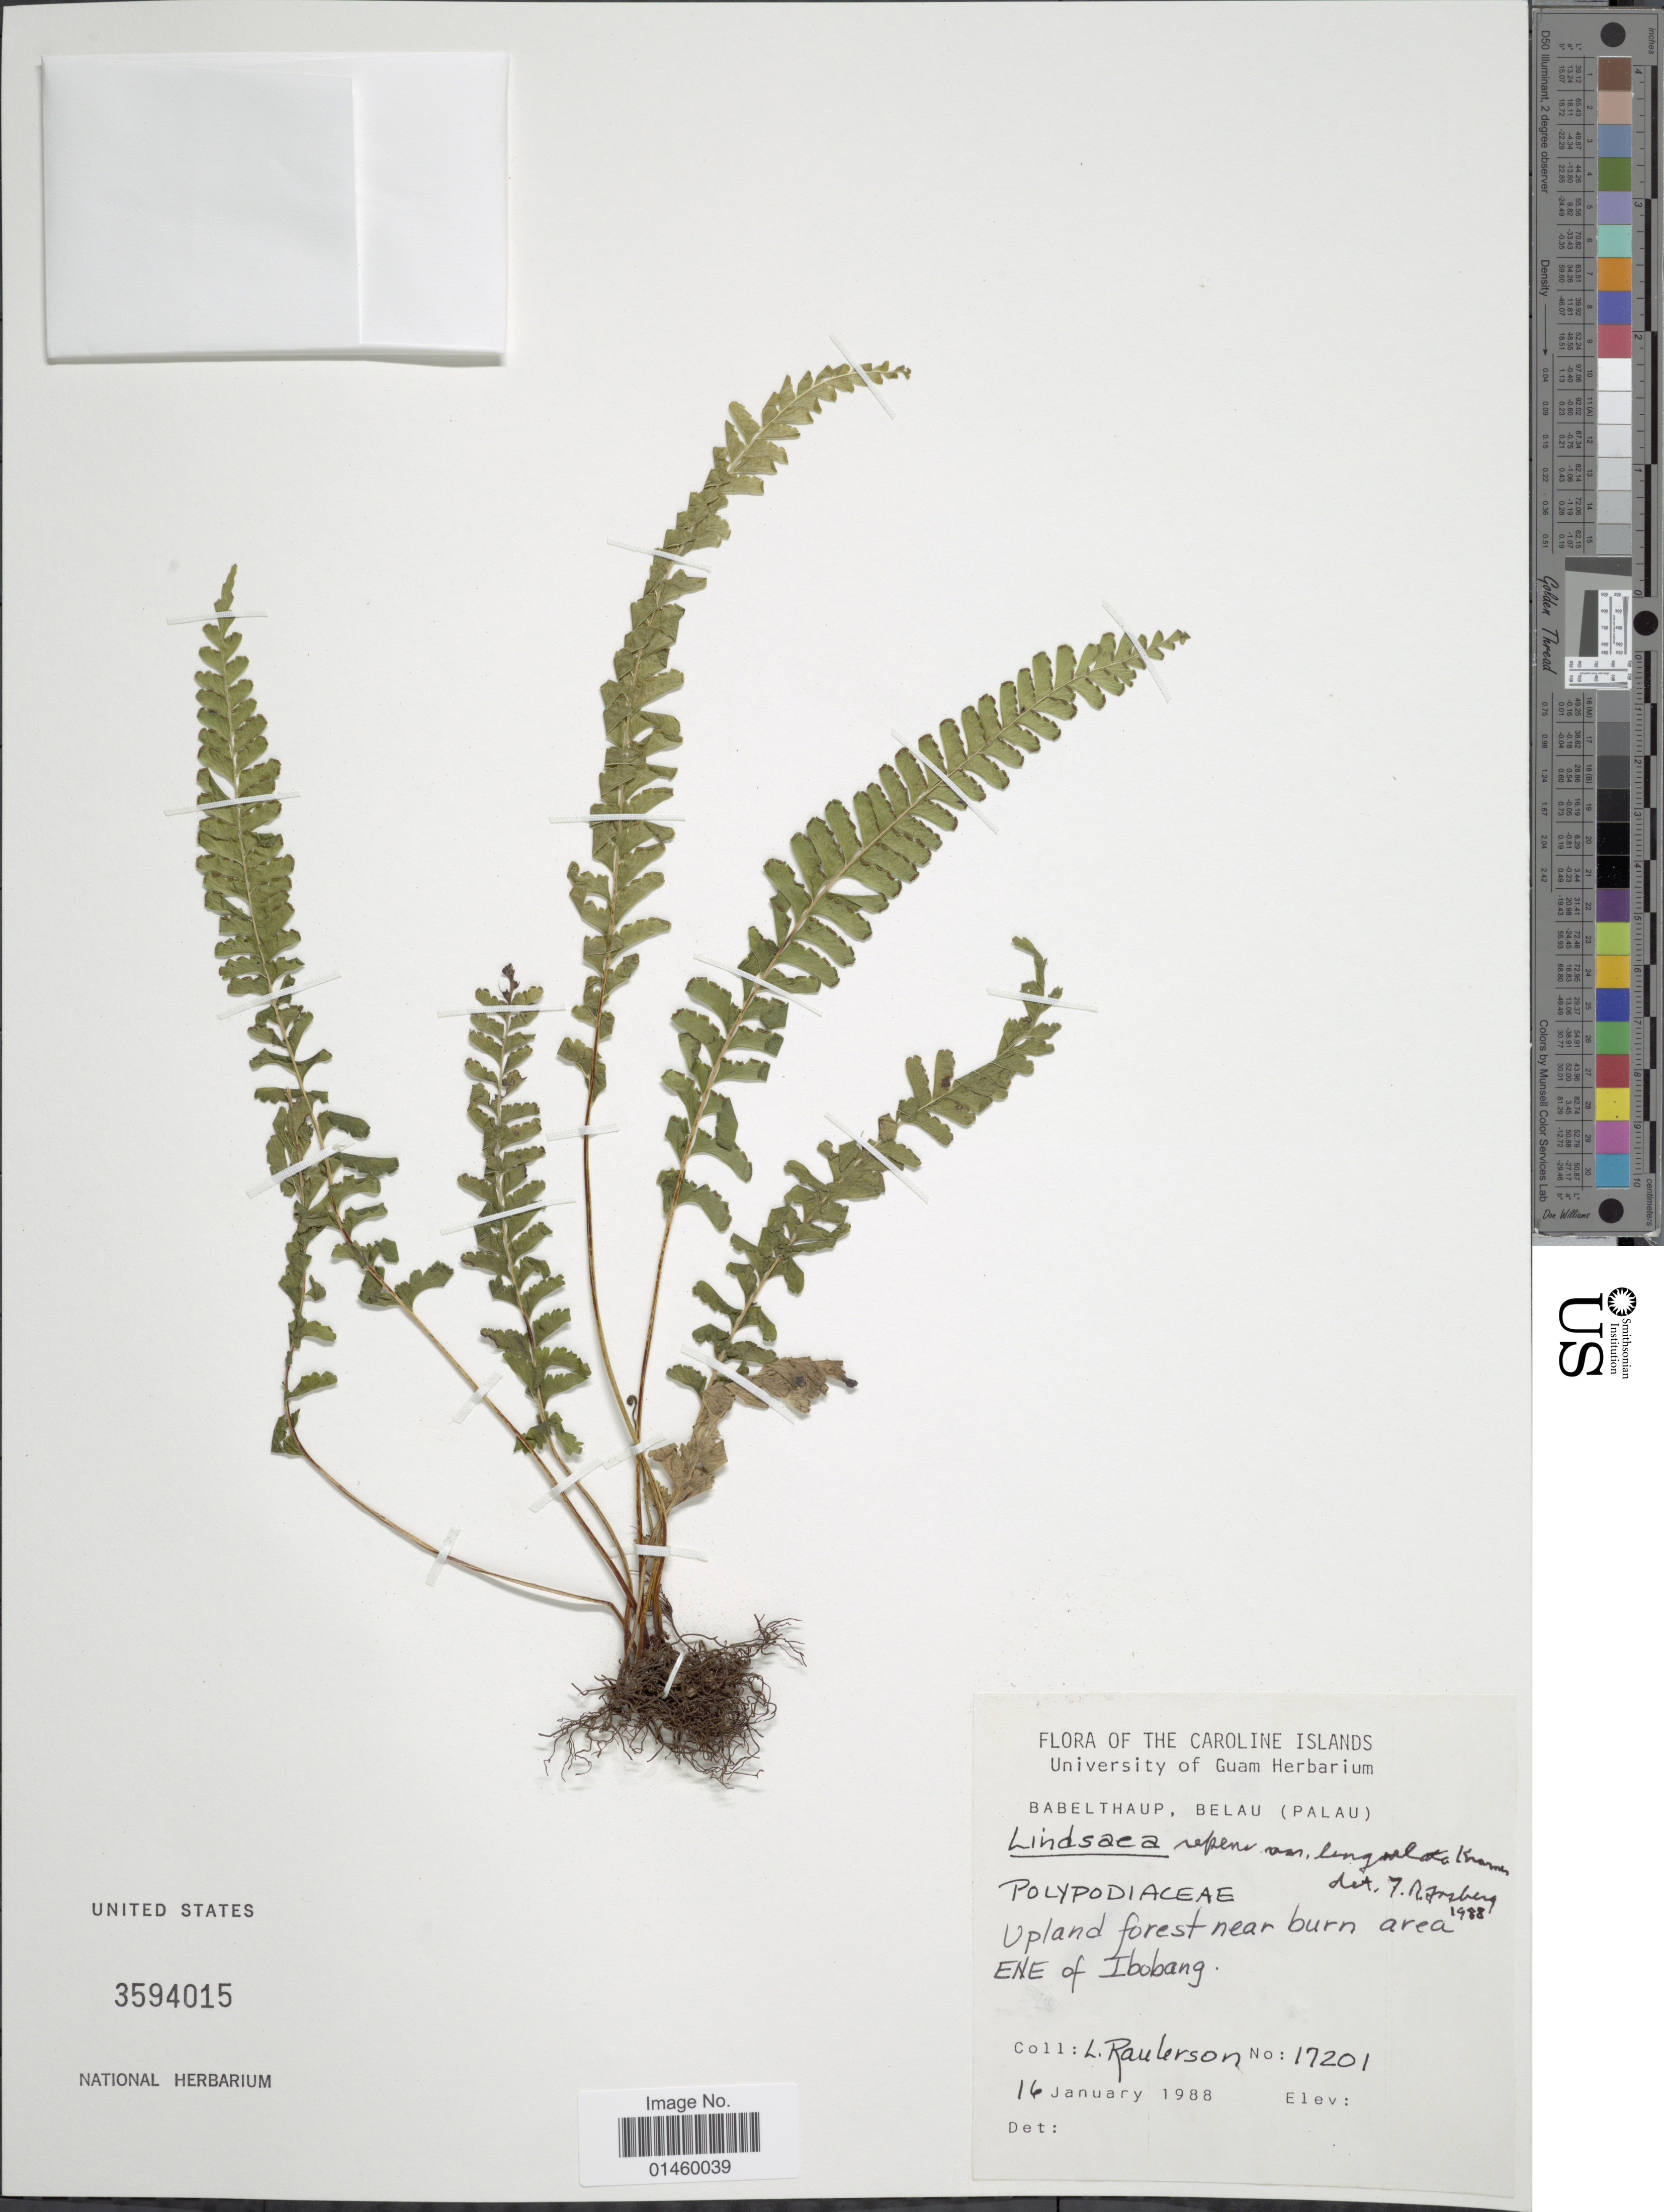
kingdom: Plantae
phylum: Tracheophyta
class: Polypodiopsida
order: Polypodiales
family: Lindsaeaceae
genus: Lindsaea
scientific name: Lindsaea repens var. lingulata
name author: K.U. Kramer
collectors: L. Raulerson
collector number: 17201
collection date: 1988-01-16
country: Palau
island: Babeldaob [Babelthuap]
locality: Babelthaup, Belau (Palau). Upland forest near burn area ENE of Ibobang.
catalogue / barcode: US 3594015